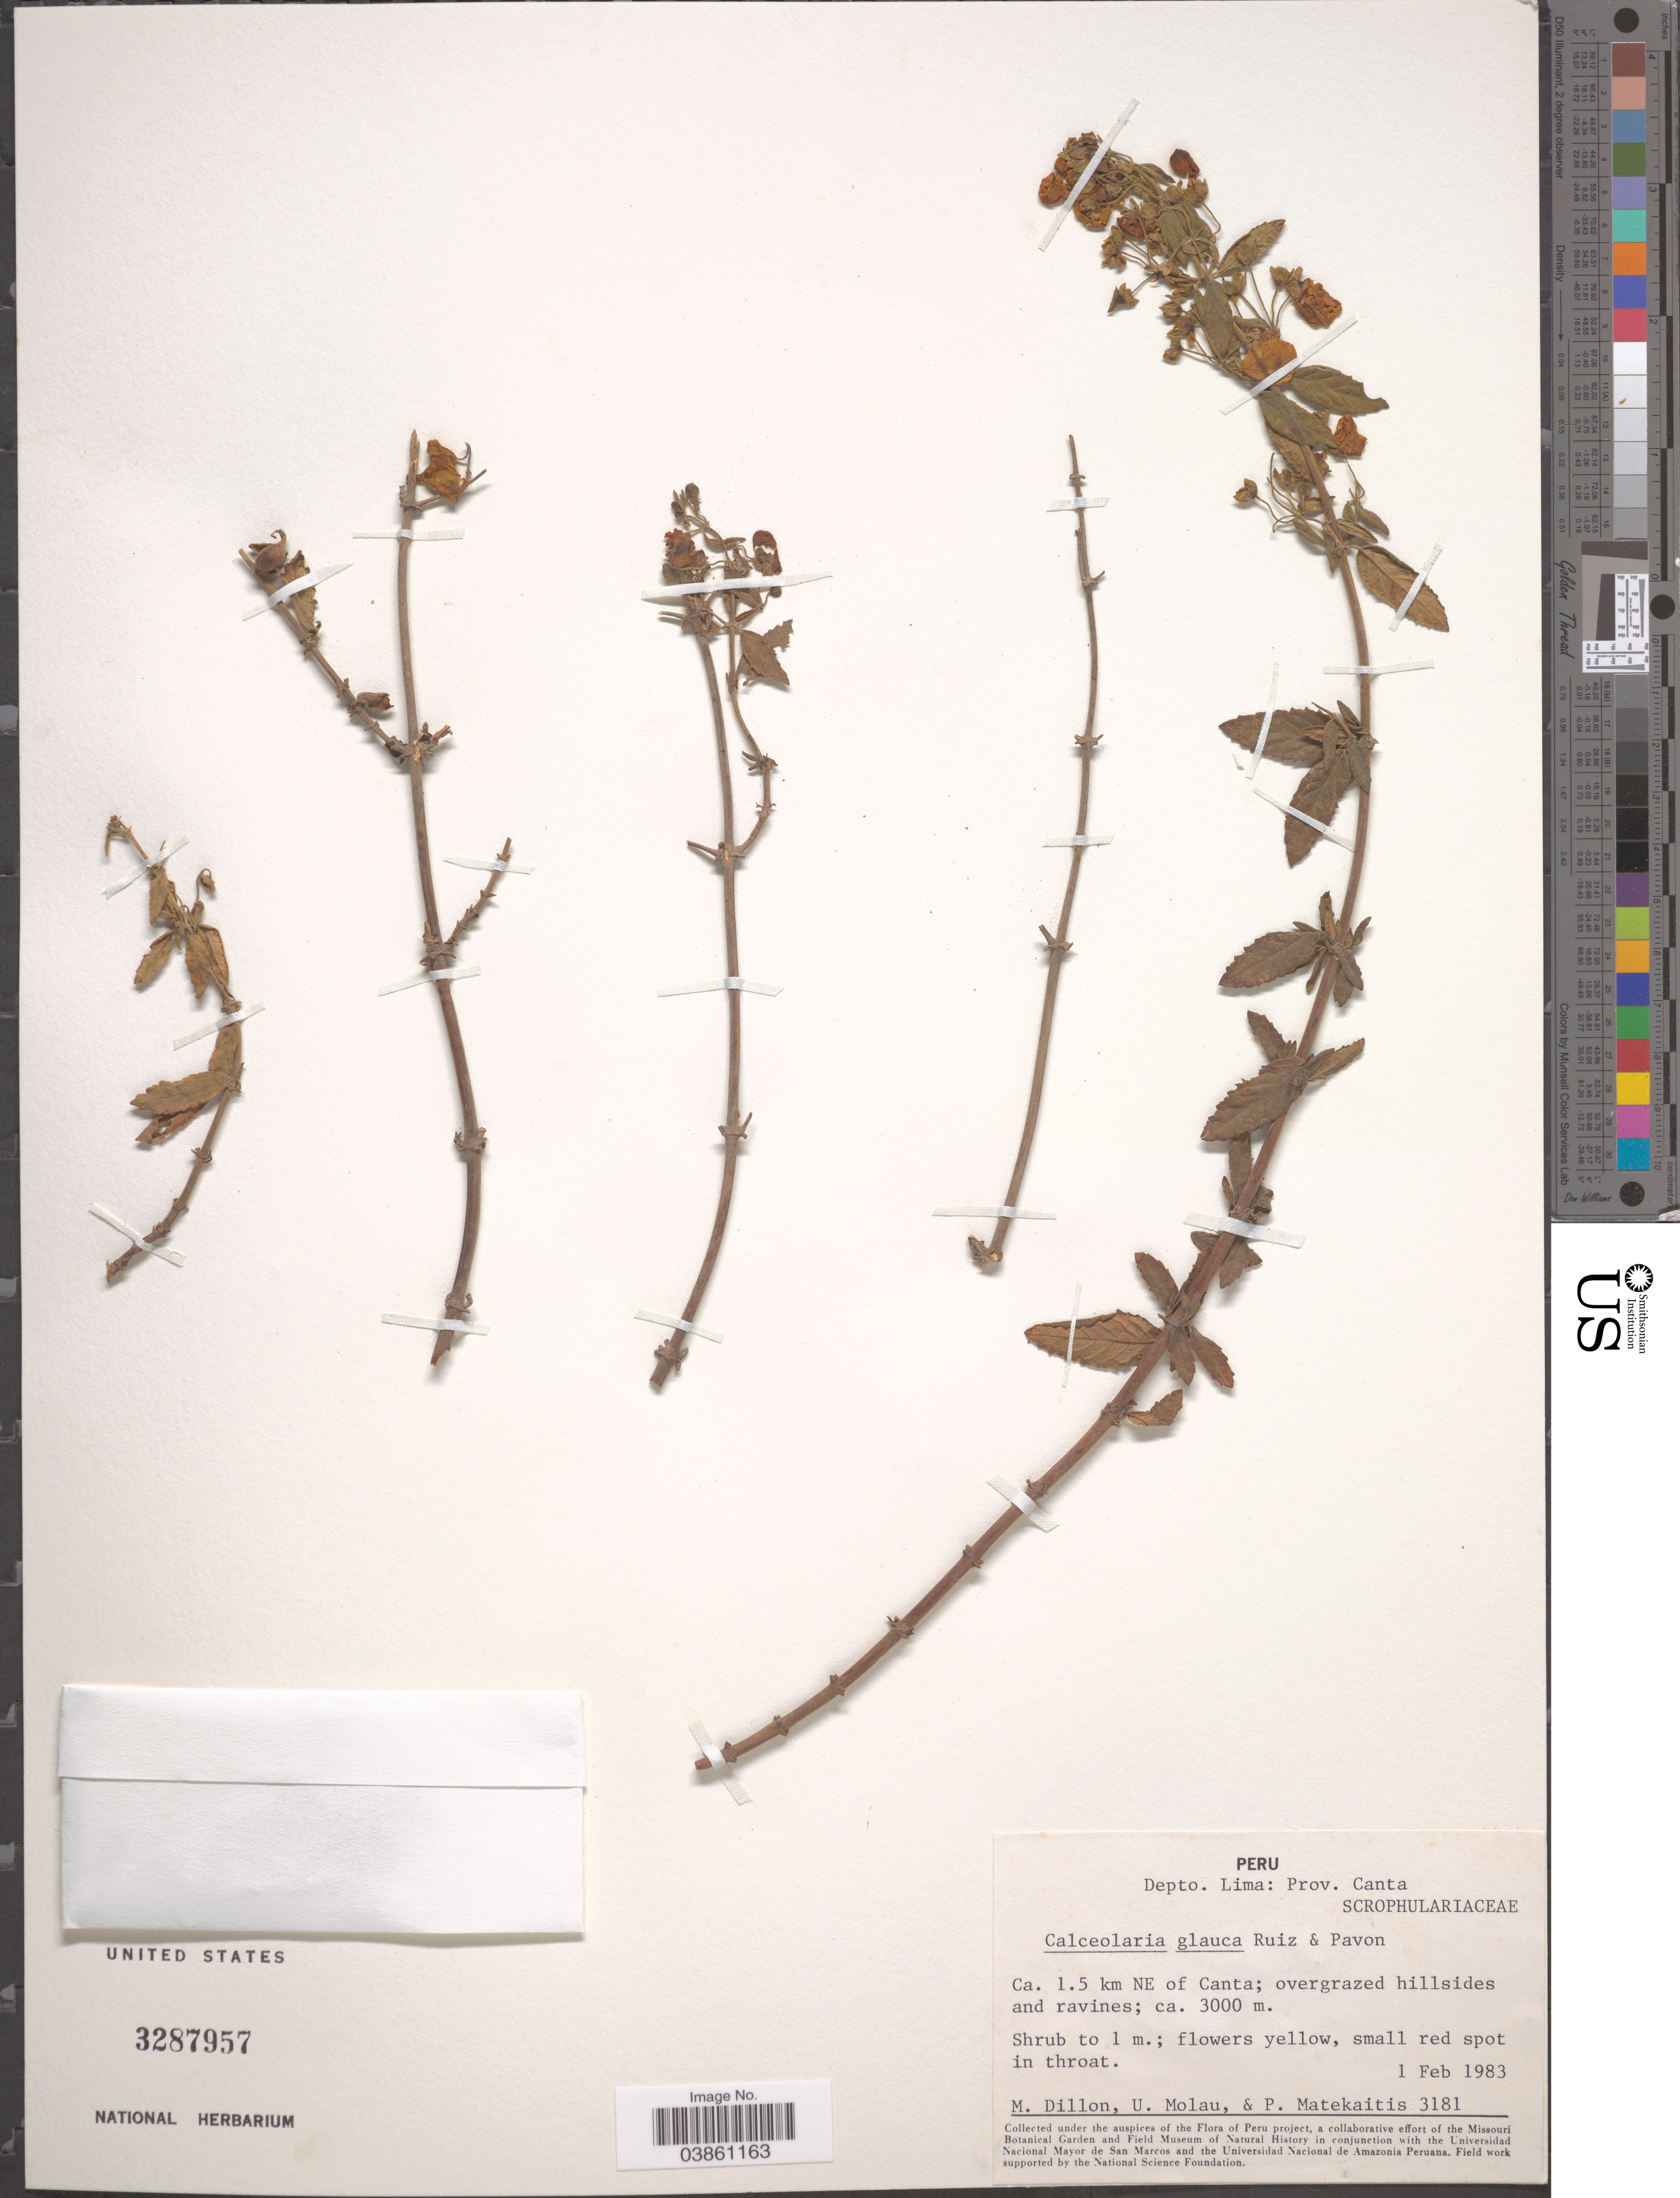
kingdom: Plantae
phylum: Tracheophyta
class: Magnoliopsida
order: Lamiales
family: Calceolariaceae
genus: Calceolaria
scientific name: Calceolaria glauca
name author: Ruiz & Pav.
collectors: M. O. Dillon, U. Molau & P. Matekaitis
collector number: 3181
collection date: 1983-02-01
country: Peru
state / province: Lima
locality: Dept. Lima: Prov. Canta. Ca. 1.5 km NE of Canta.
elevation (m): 3000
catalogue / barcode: US 3287957